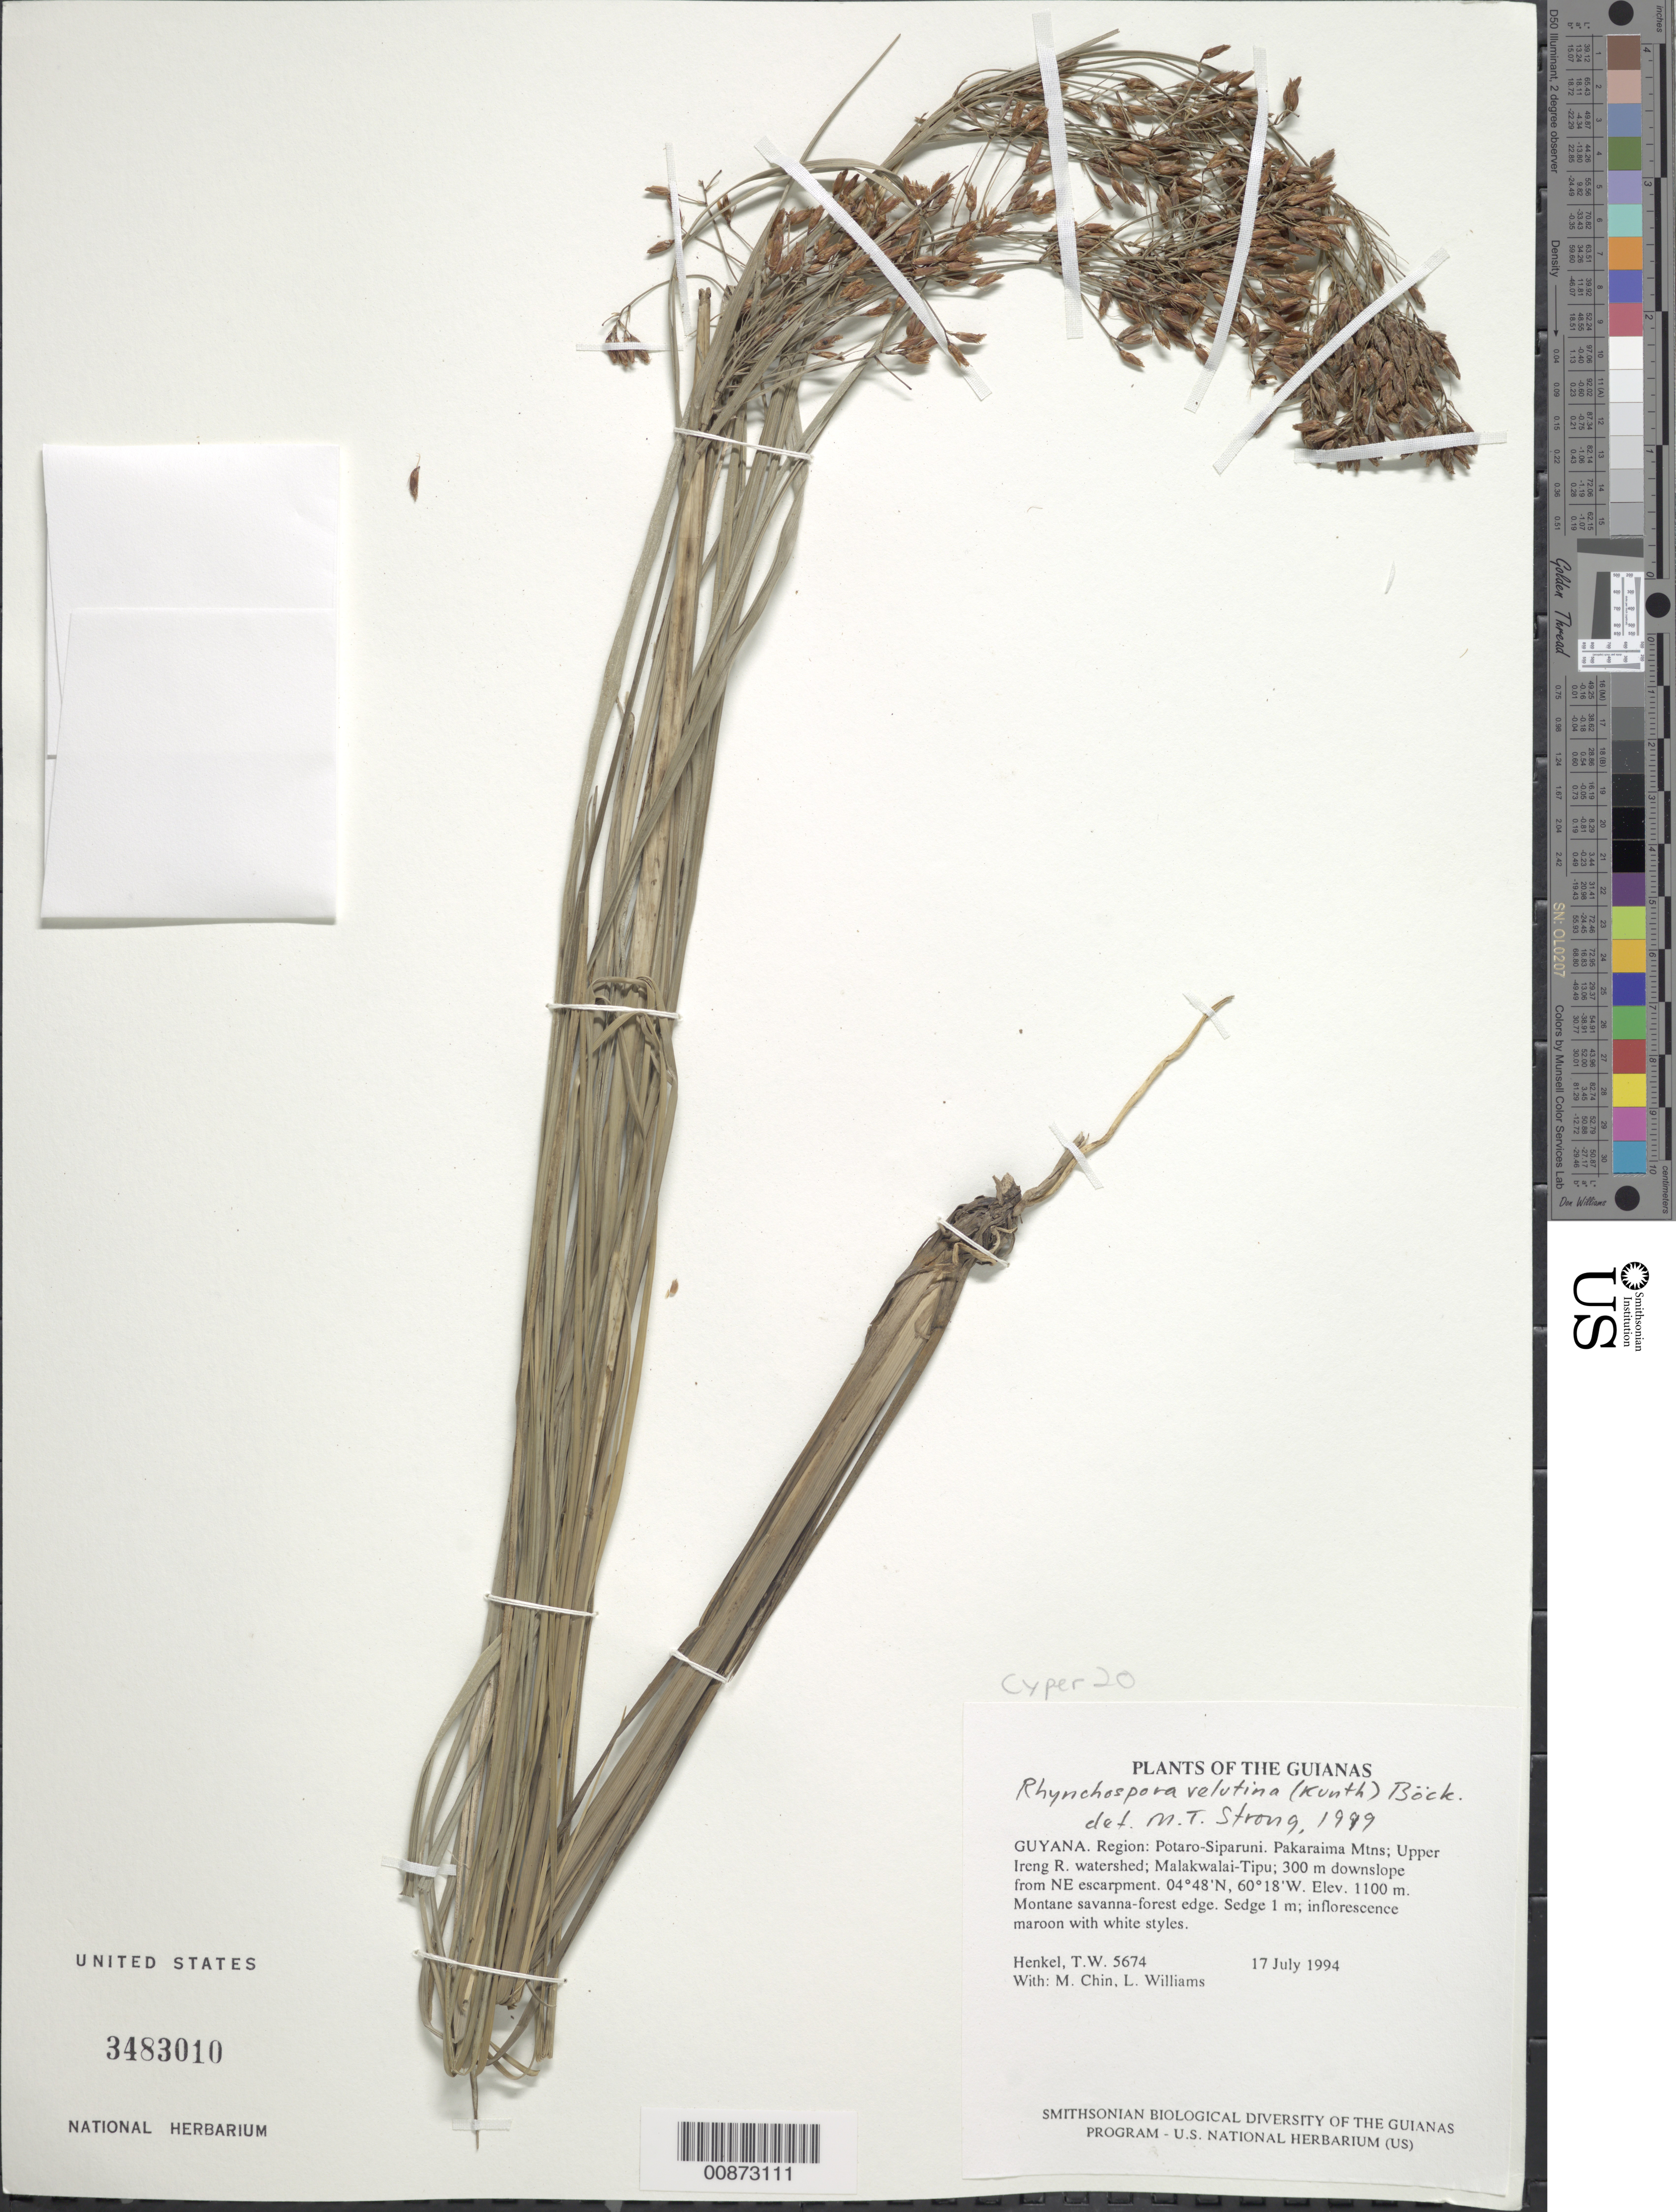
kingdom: Plantae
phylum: Tracheophyta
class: Liliopsida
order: Poales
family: Cyperaceae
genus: Rhynchospora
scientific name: Rhynchospora velutina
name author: (Kunth) Boeckeler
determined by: Strong, M. T., (US), Smithsonian Institution - National Museum of Natural History (UNITED STATES)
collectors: T. Henkel, M. Chin & L. Williams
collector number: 5674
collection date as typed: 17 July 1994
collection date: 1994-07-17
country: Guyana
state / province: Potaro-Siparuni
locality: Pakaraima Mtns; Upper Ireng R. watershed; Malakwalai-Tipu; 300 m downslope from NE escarpment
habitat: Montane savanna-forest edge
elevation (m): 1100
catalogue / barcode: US 3483010